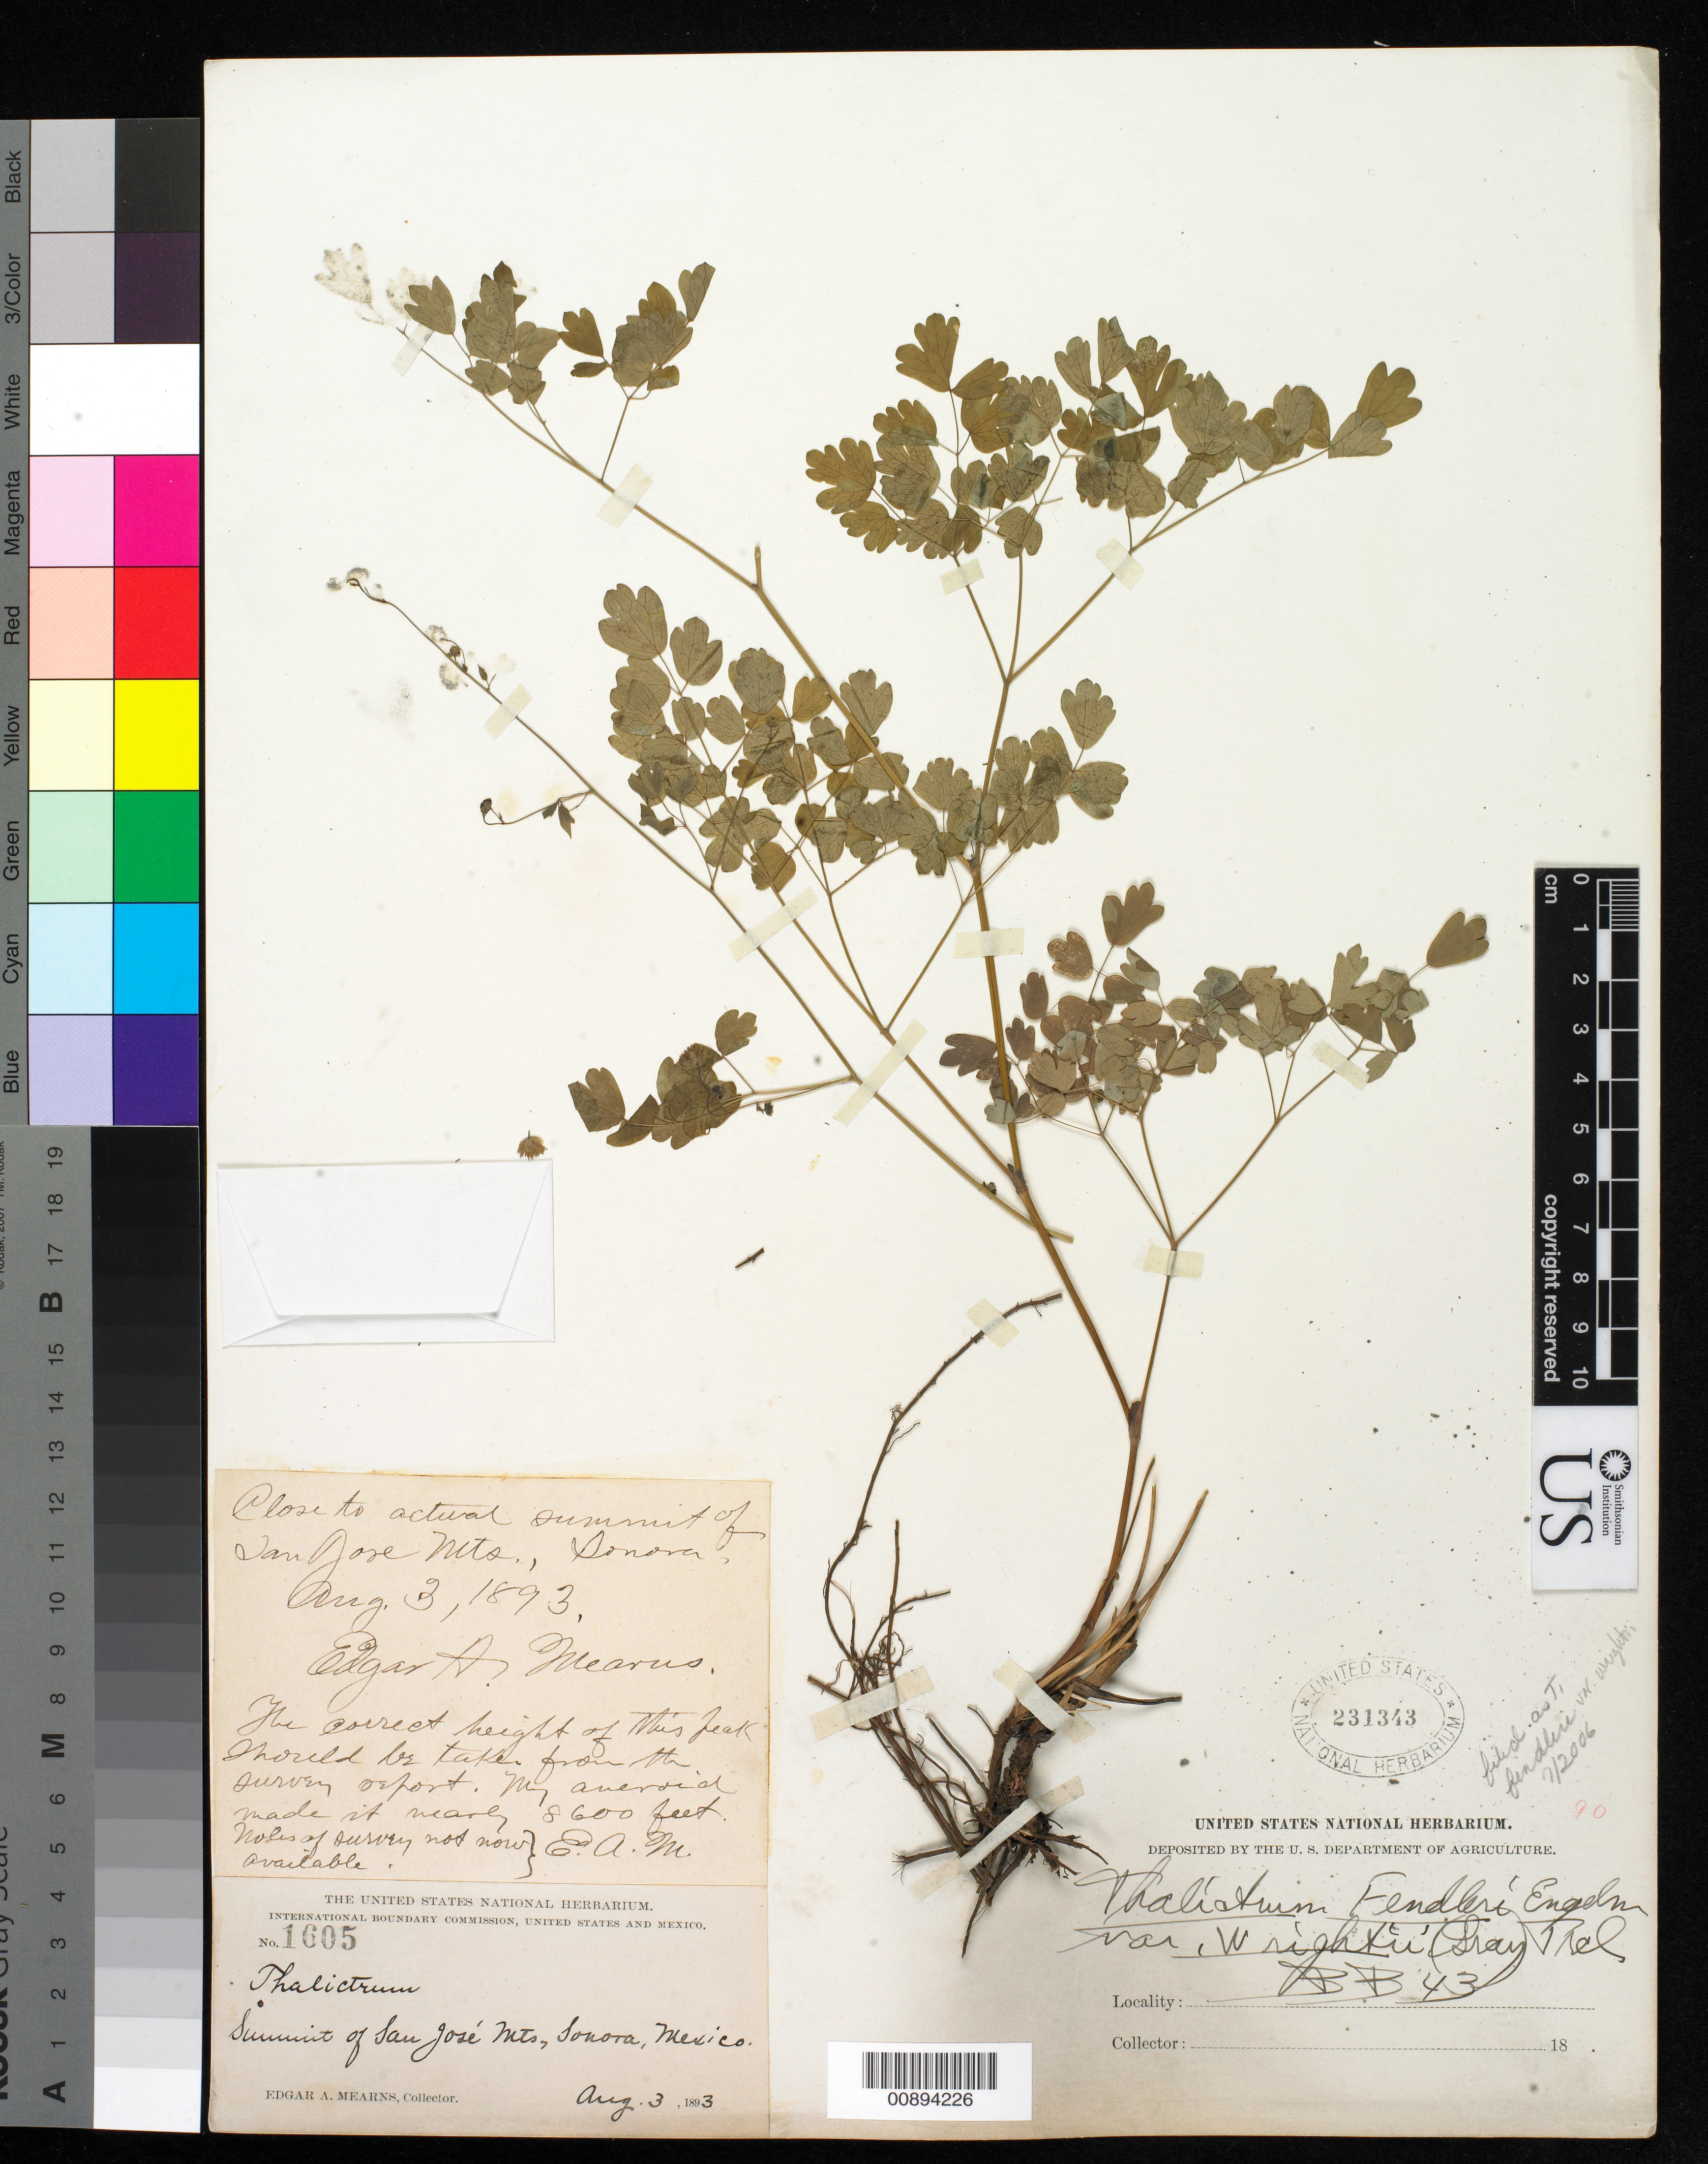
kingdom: Plantae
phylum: Tracheophyta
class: Magnoliopsida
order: Ranunculales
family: Ranunculaceae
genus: Thalictrum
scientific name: Thalictrum fendleri var. wrightii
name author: Engelm. ex A. Gray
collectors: E. A. Mearns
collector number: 1605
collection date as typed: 03 Aug 1893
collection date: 1893-08-03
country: Mexico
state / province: Sonora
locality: Summit of San José Mts., Sonora.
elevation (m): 2621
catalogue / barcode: US 231343